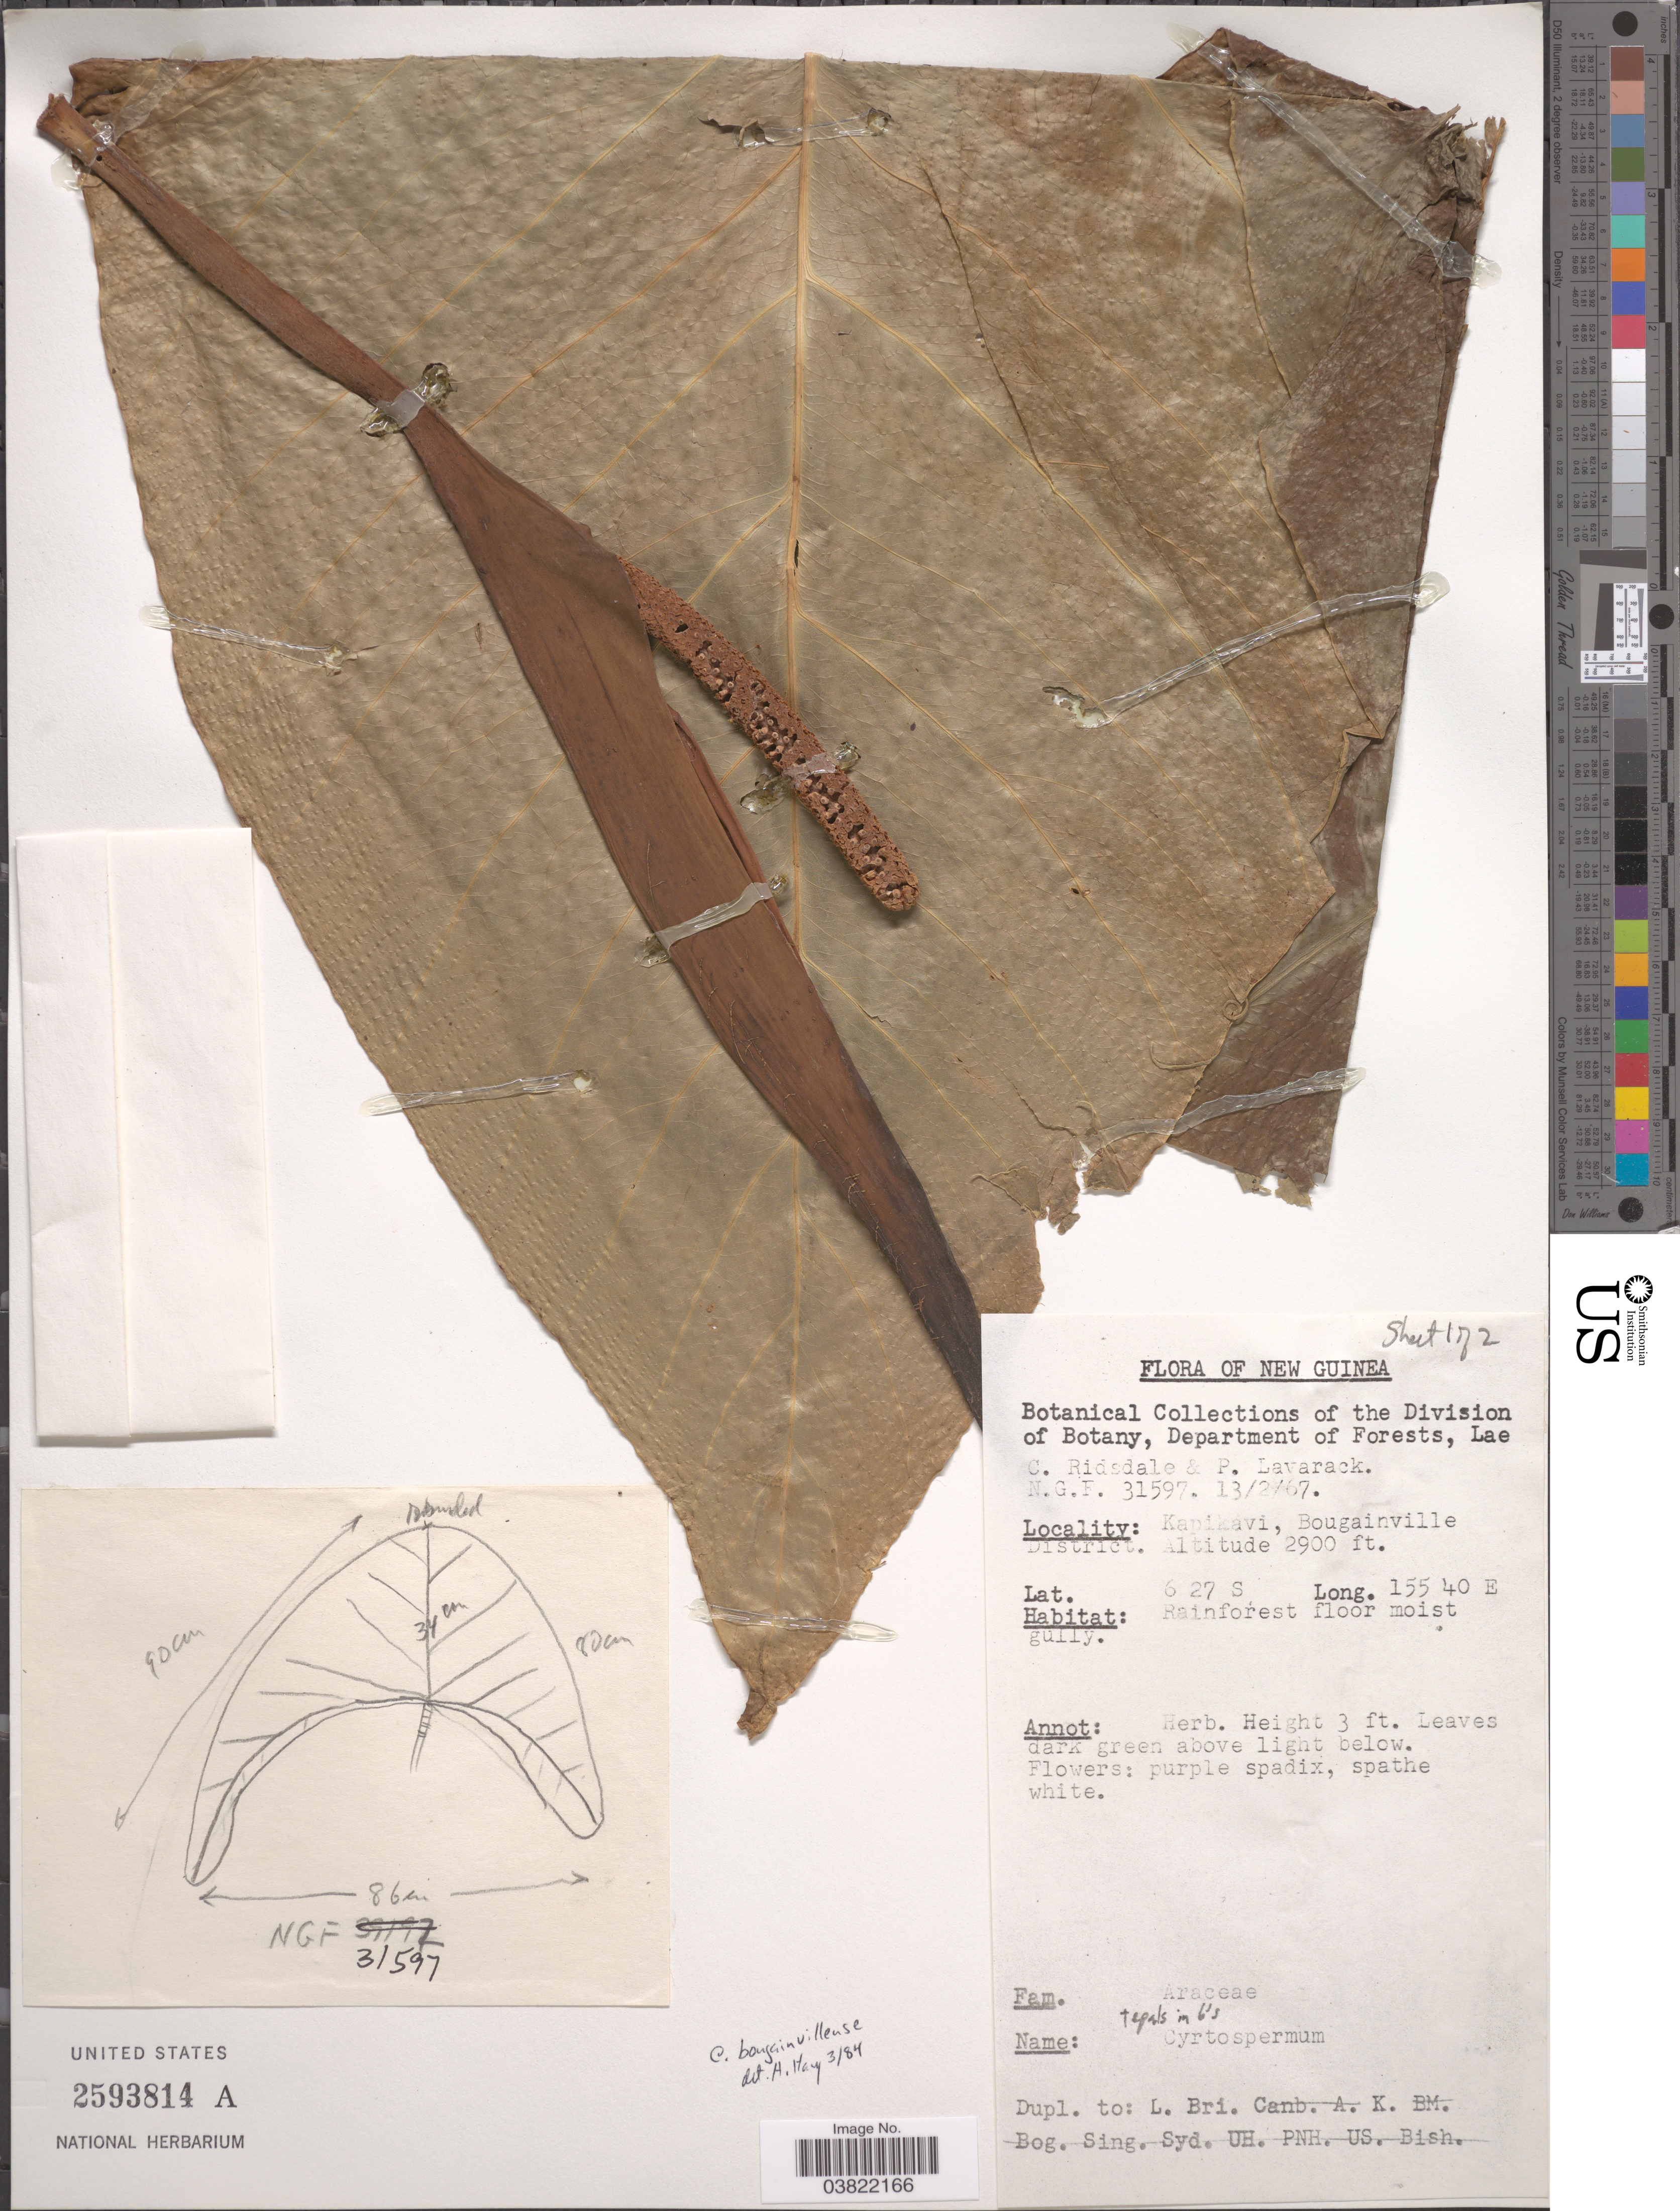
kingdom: Plantae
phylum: Tracheophyta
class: Liliopsida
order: Alismatales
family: Araceae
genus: Cyrtosperma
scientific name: Cyrtosperma bougainvillense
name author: A. Hay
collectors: C. E. Ridsdale & P. Lavarack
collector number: NGF 31597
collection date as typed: Transcribed d/m/y: 13/2/67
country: Papua New Guinea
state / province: Bougainville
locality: New Guinea. Kapikavi, Bougainville District.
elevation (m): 884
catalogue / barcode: US 2593814A